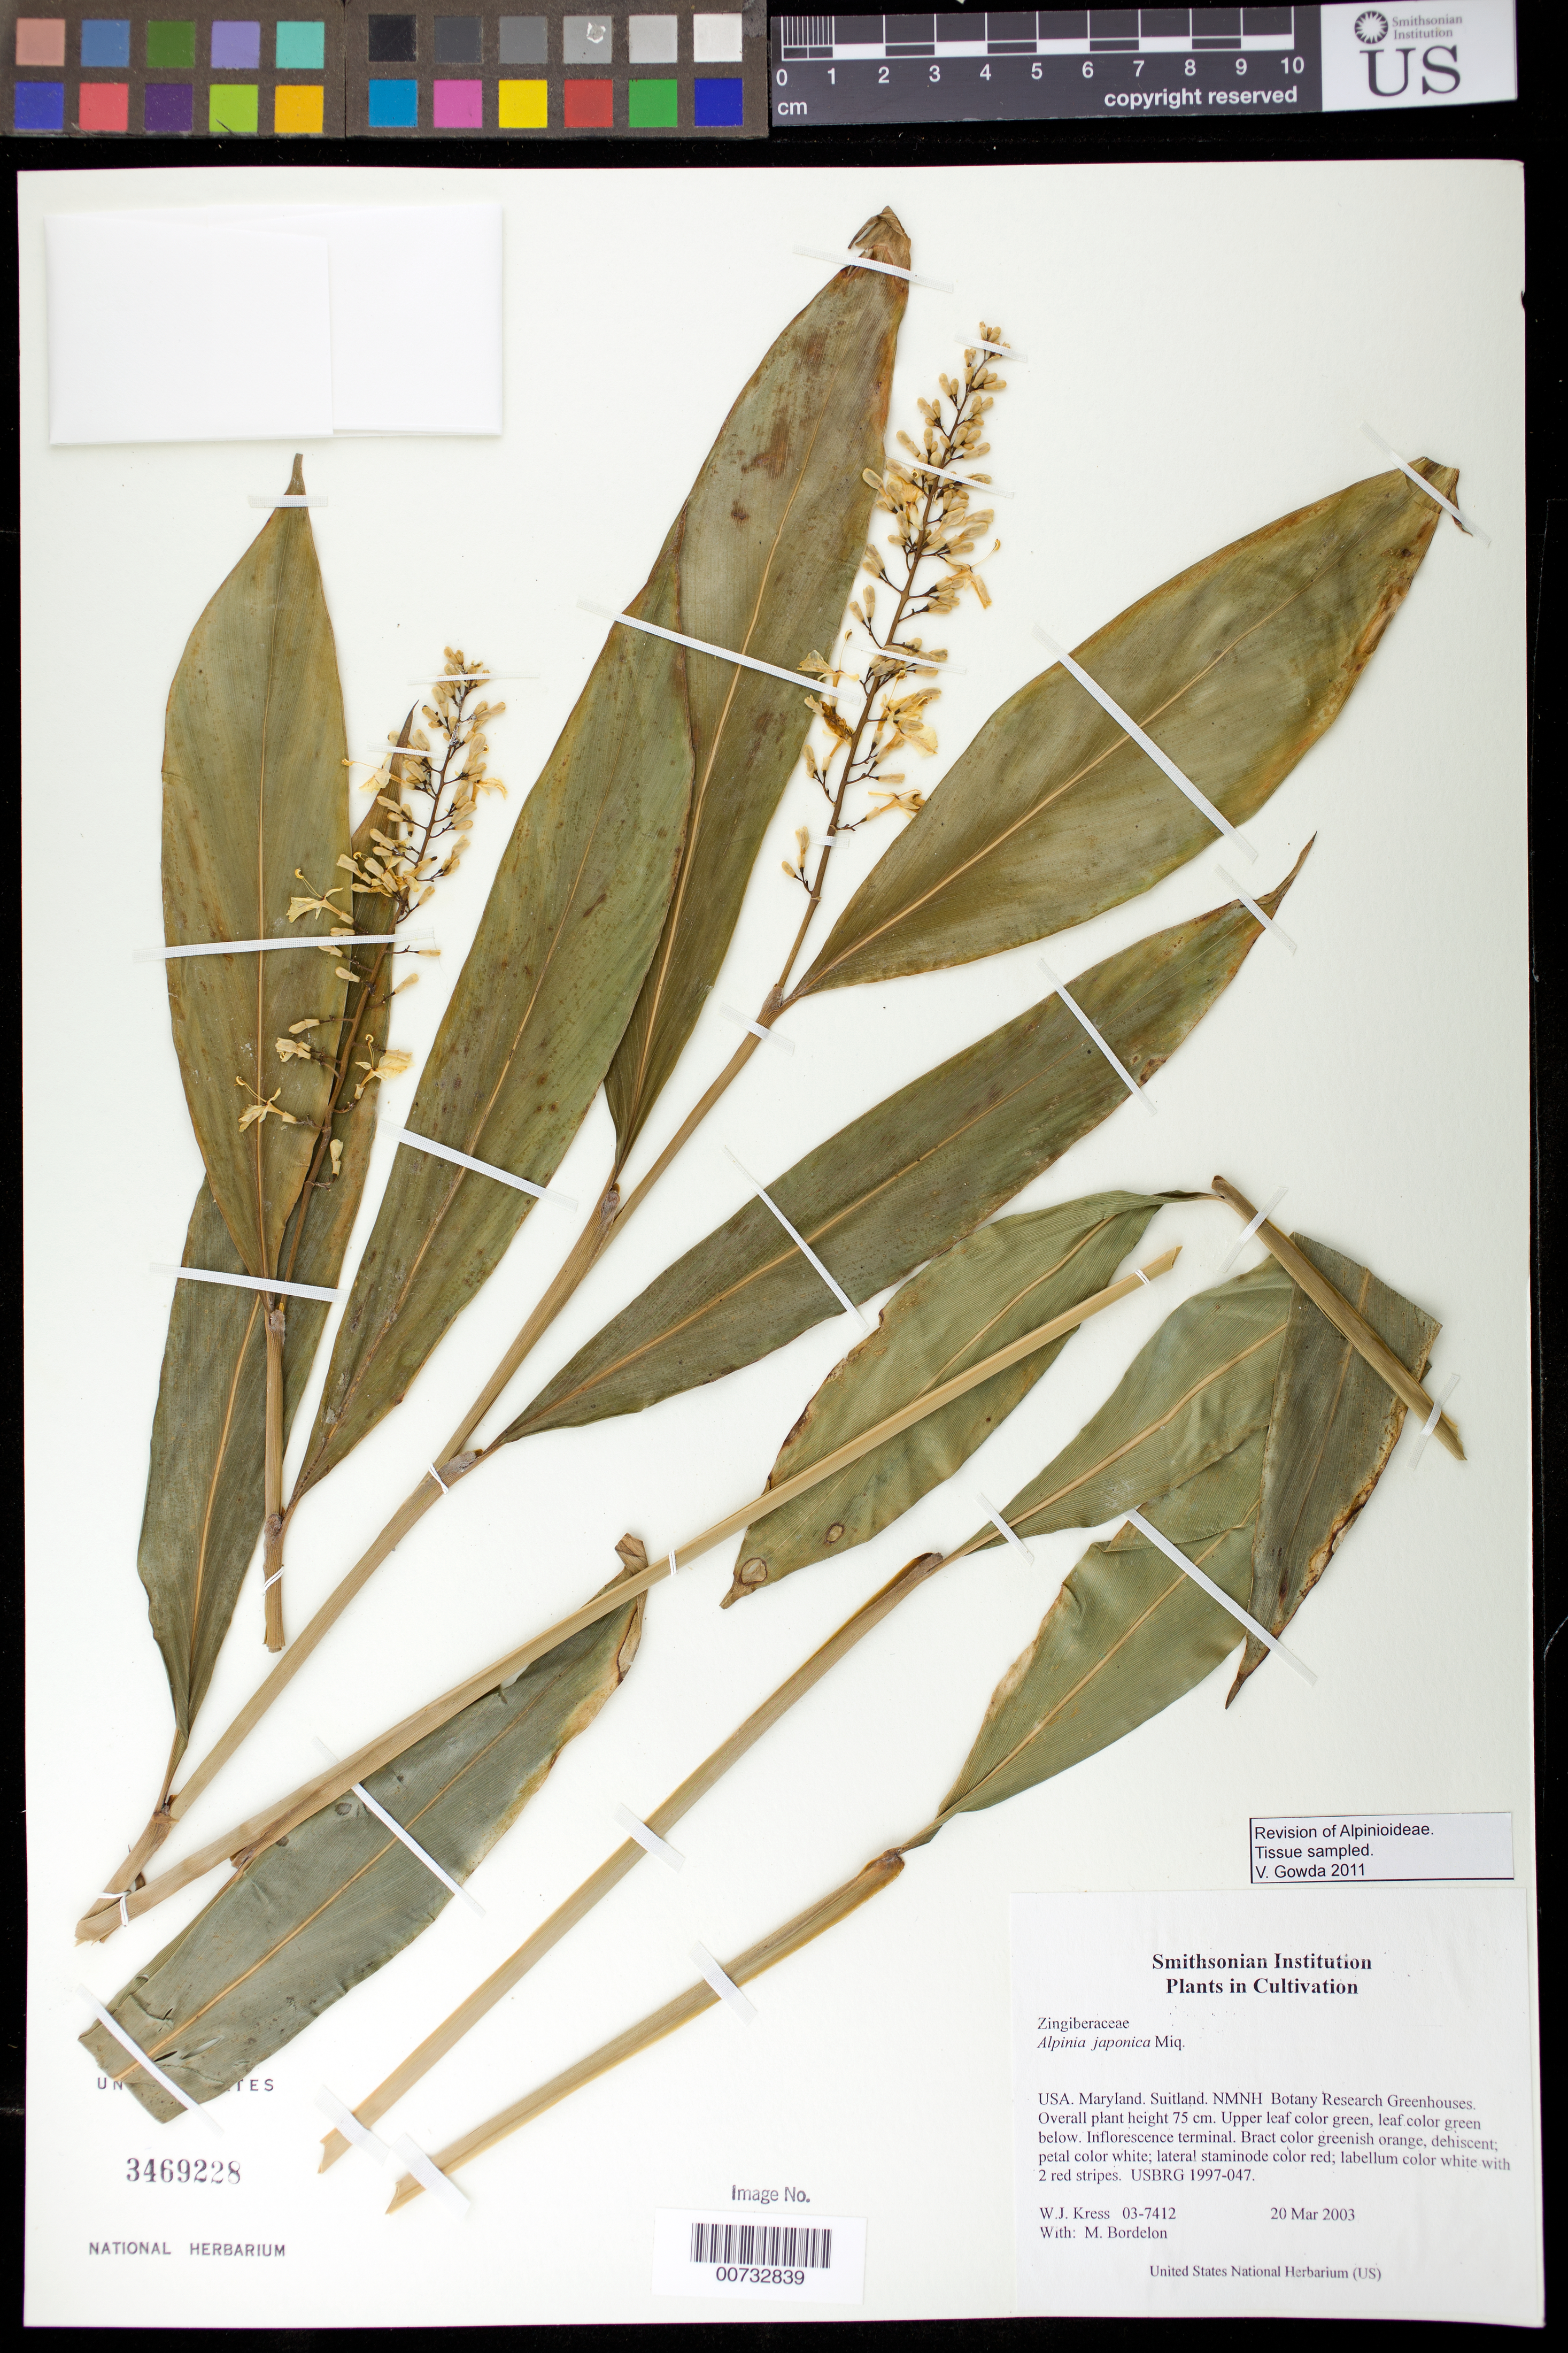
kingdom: Plantae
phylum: Tracheophyta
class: Liliopsida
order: Zingiberales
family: Zingiberaceae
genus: Alpinia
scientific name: Alpinia japonica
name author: (Thunb.) Miq.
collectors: W. J. Kress & M. Bordelon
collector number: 03-7412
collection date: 2003-03-20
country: United States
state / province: Maryland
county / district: Prince George's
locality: NMNH Botany Research Greenhouses. Suitland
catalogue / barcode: US 3469228